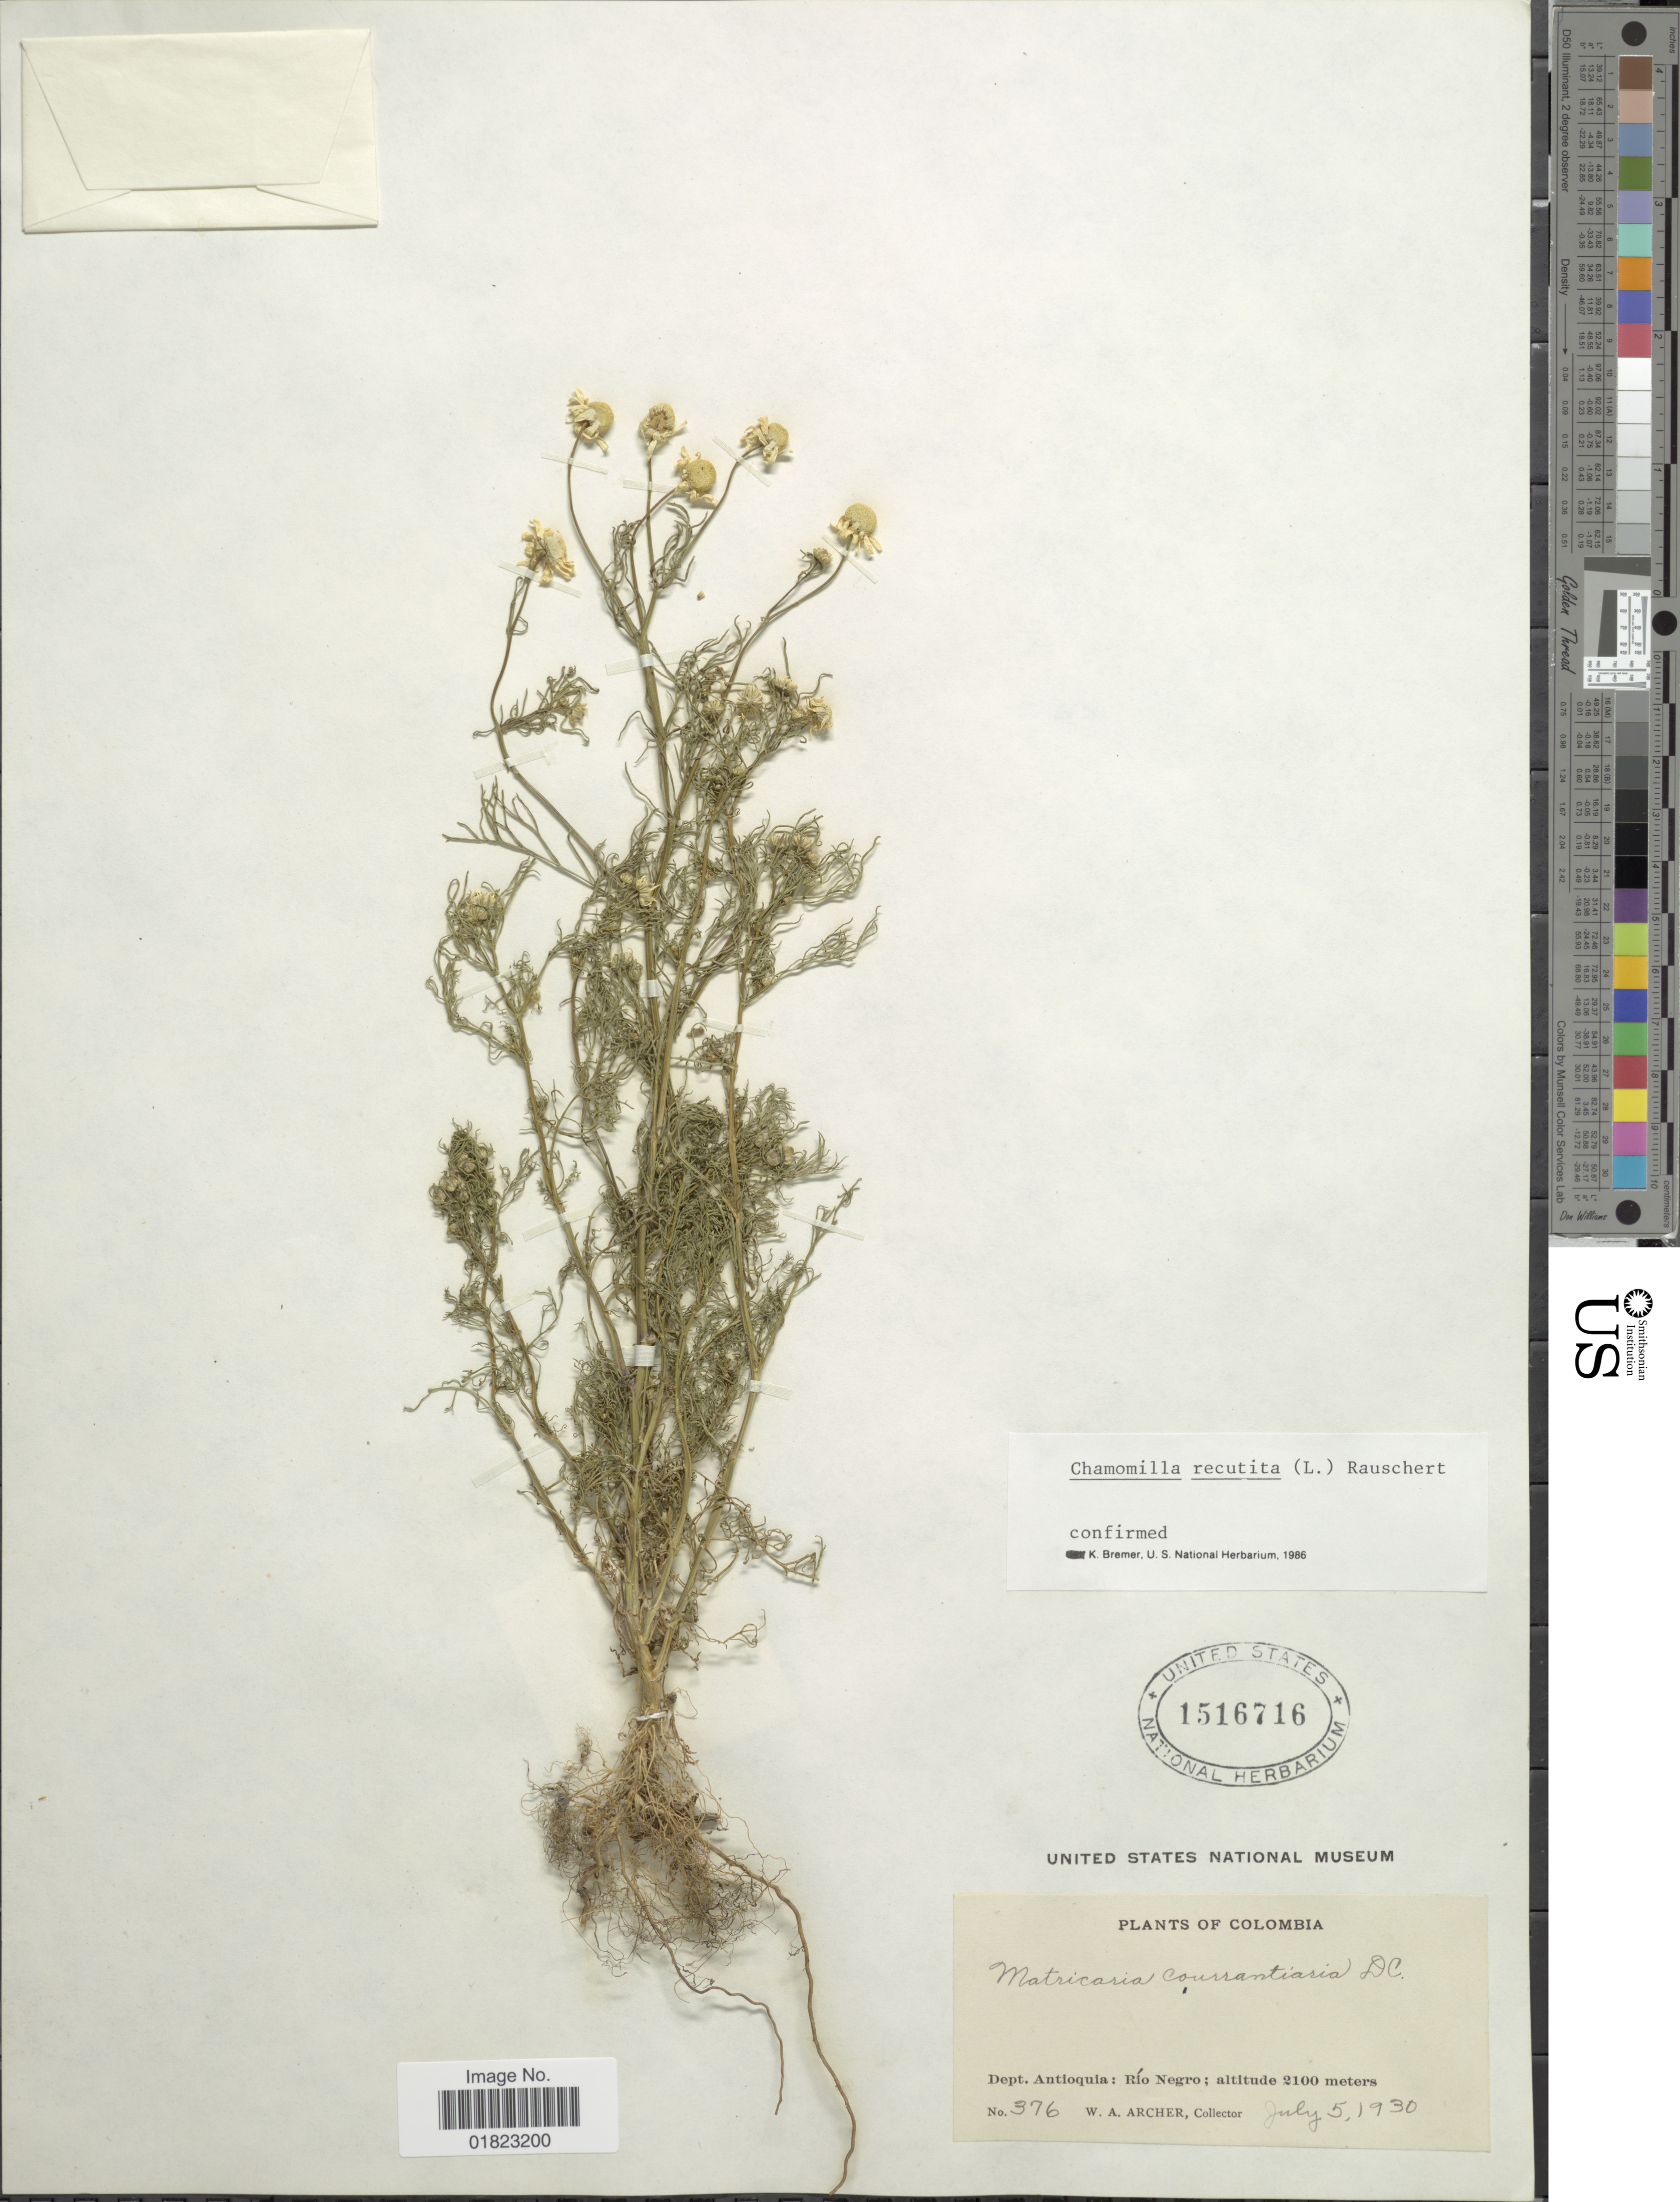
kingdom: Plantae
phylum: Tracheophyta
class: Magnoliopsida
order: Asterales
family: Asteraceae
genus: Matricaria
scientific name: Matricaria recutita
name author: L.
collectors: W. A. Archer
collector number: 376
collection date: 1930-07-05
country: Colombia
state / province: Antioquia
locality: Dept. Antioquia: Rio Negro.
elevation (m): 2100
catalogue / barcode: US 1516716